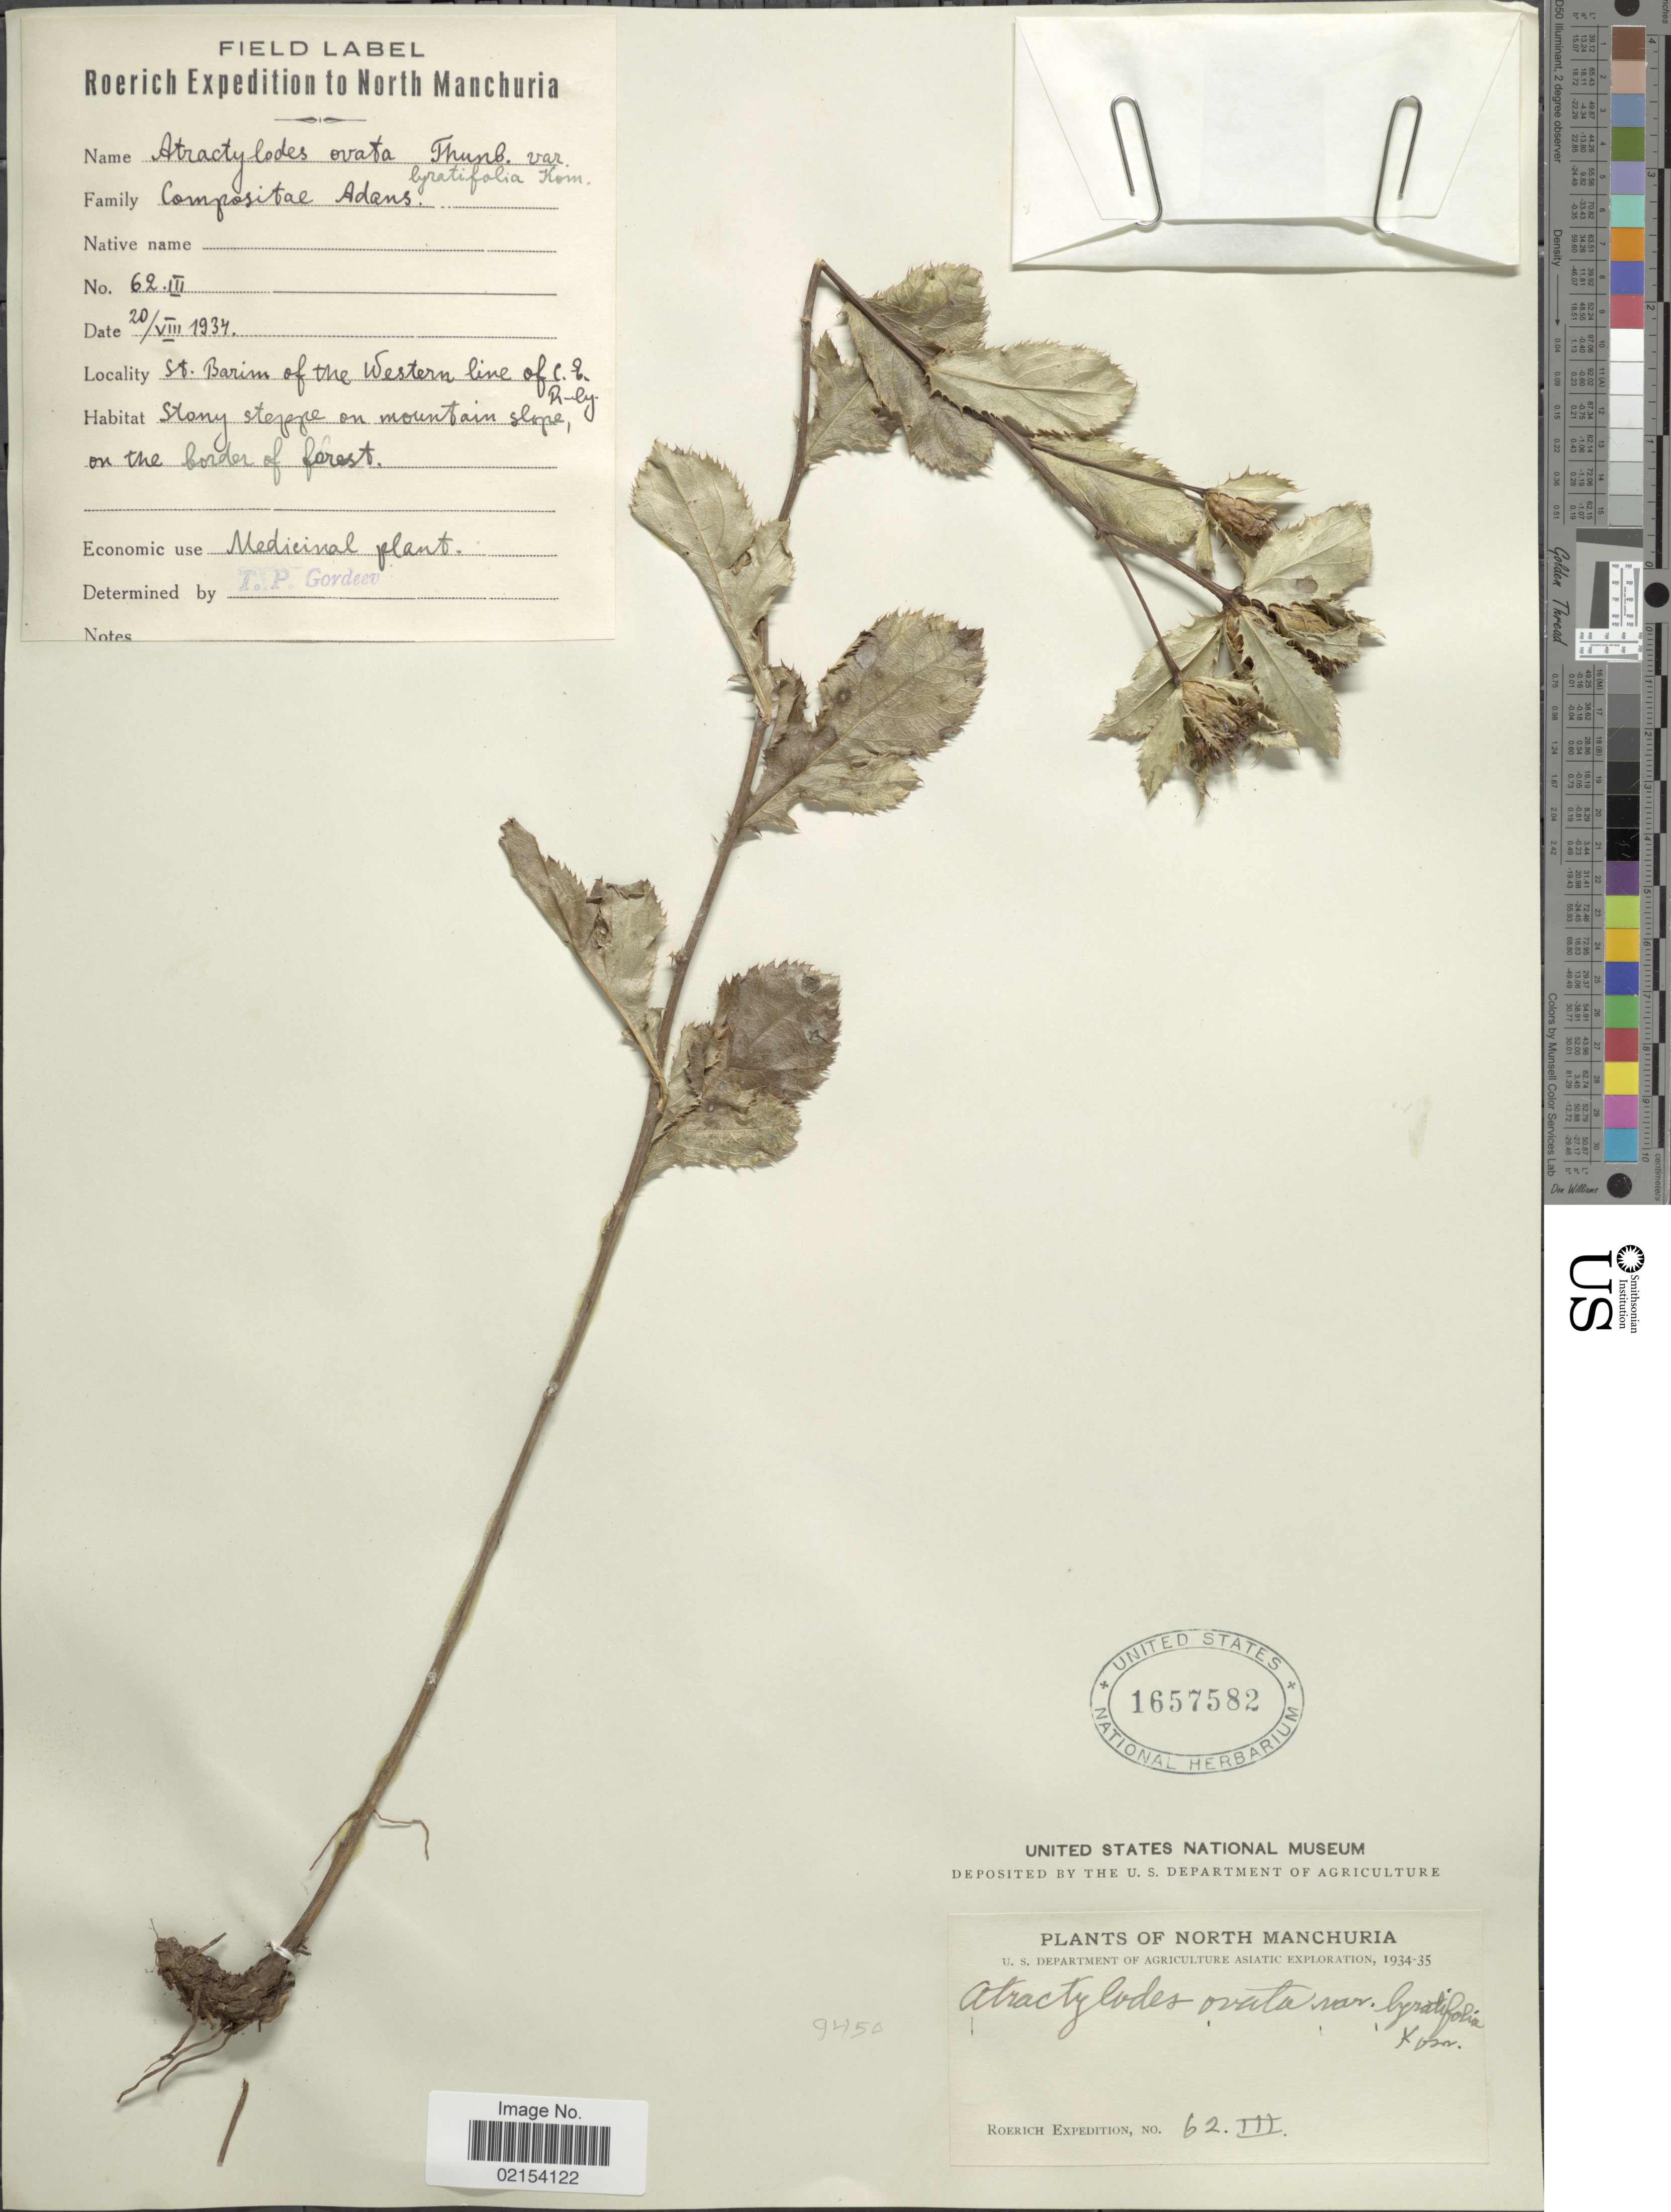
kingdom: Plantae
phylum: Tracheophyta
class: Magnoliopsida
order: Asterales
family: Asteraceae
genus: Atractylodes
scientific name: Atractylodes ovata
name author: (Thunb.) DC.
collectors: Roerich Expedition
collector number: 62III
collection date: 1934-08-20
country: China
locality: North Manchuria, St. Barim of the Western line of C. E. R-Ly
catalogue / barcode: US 1657582